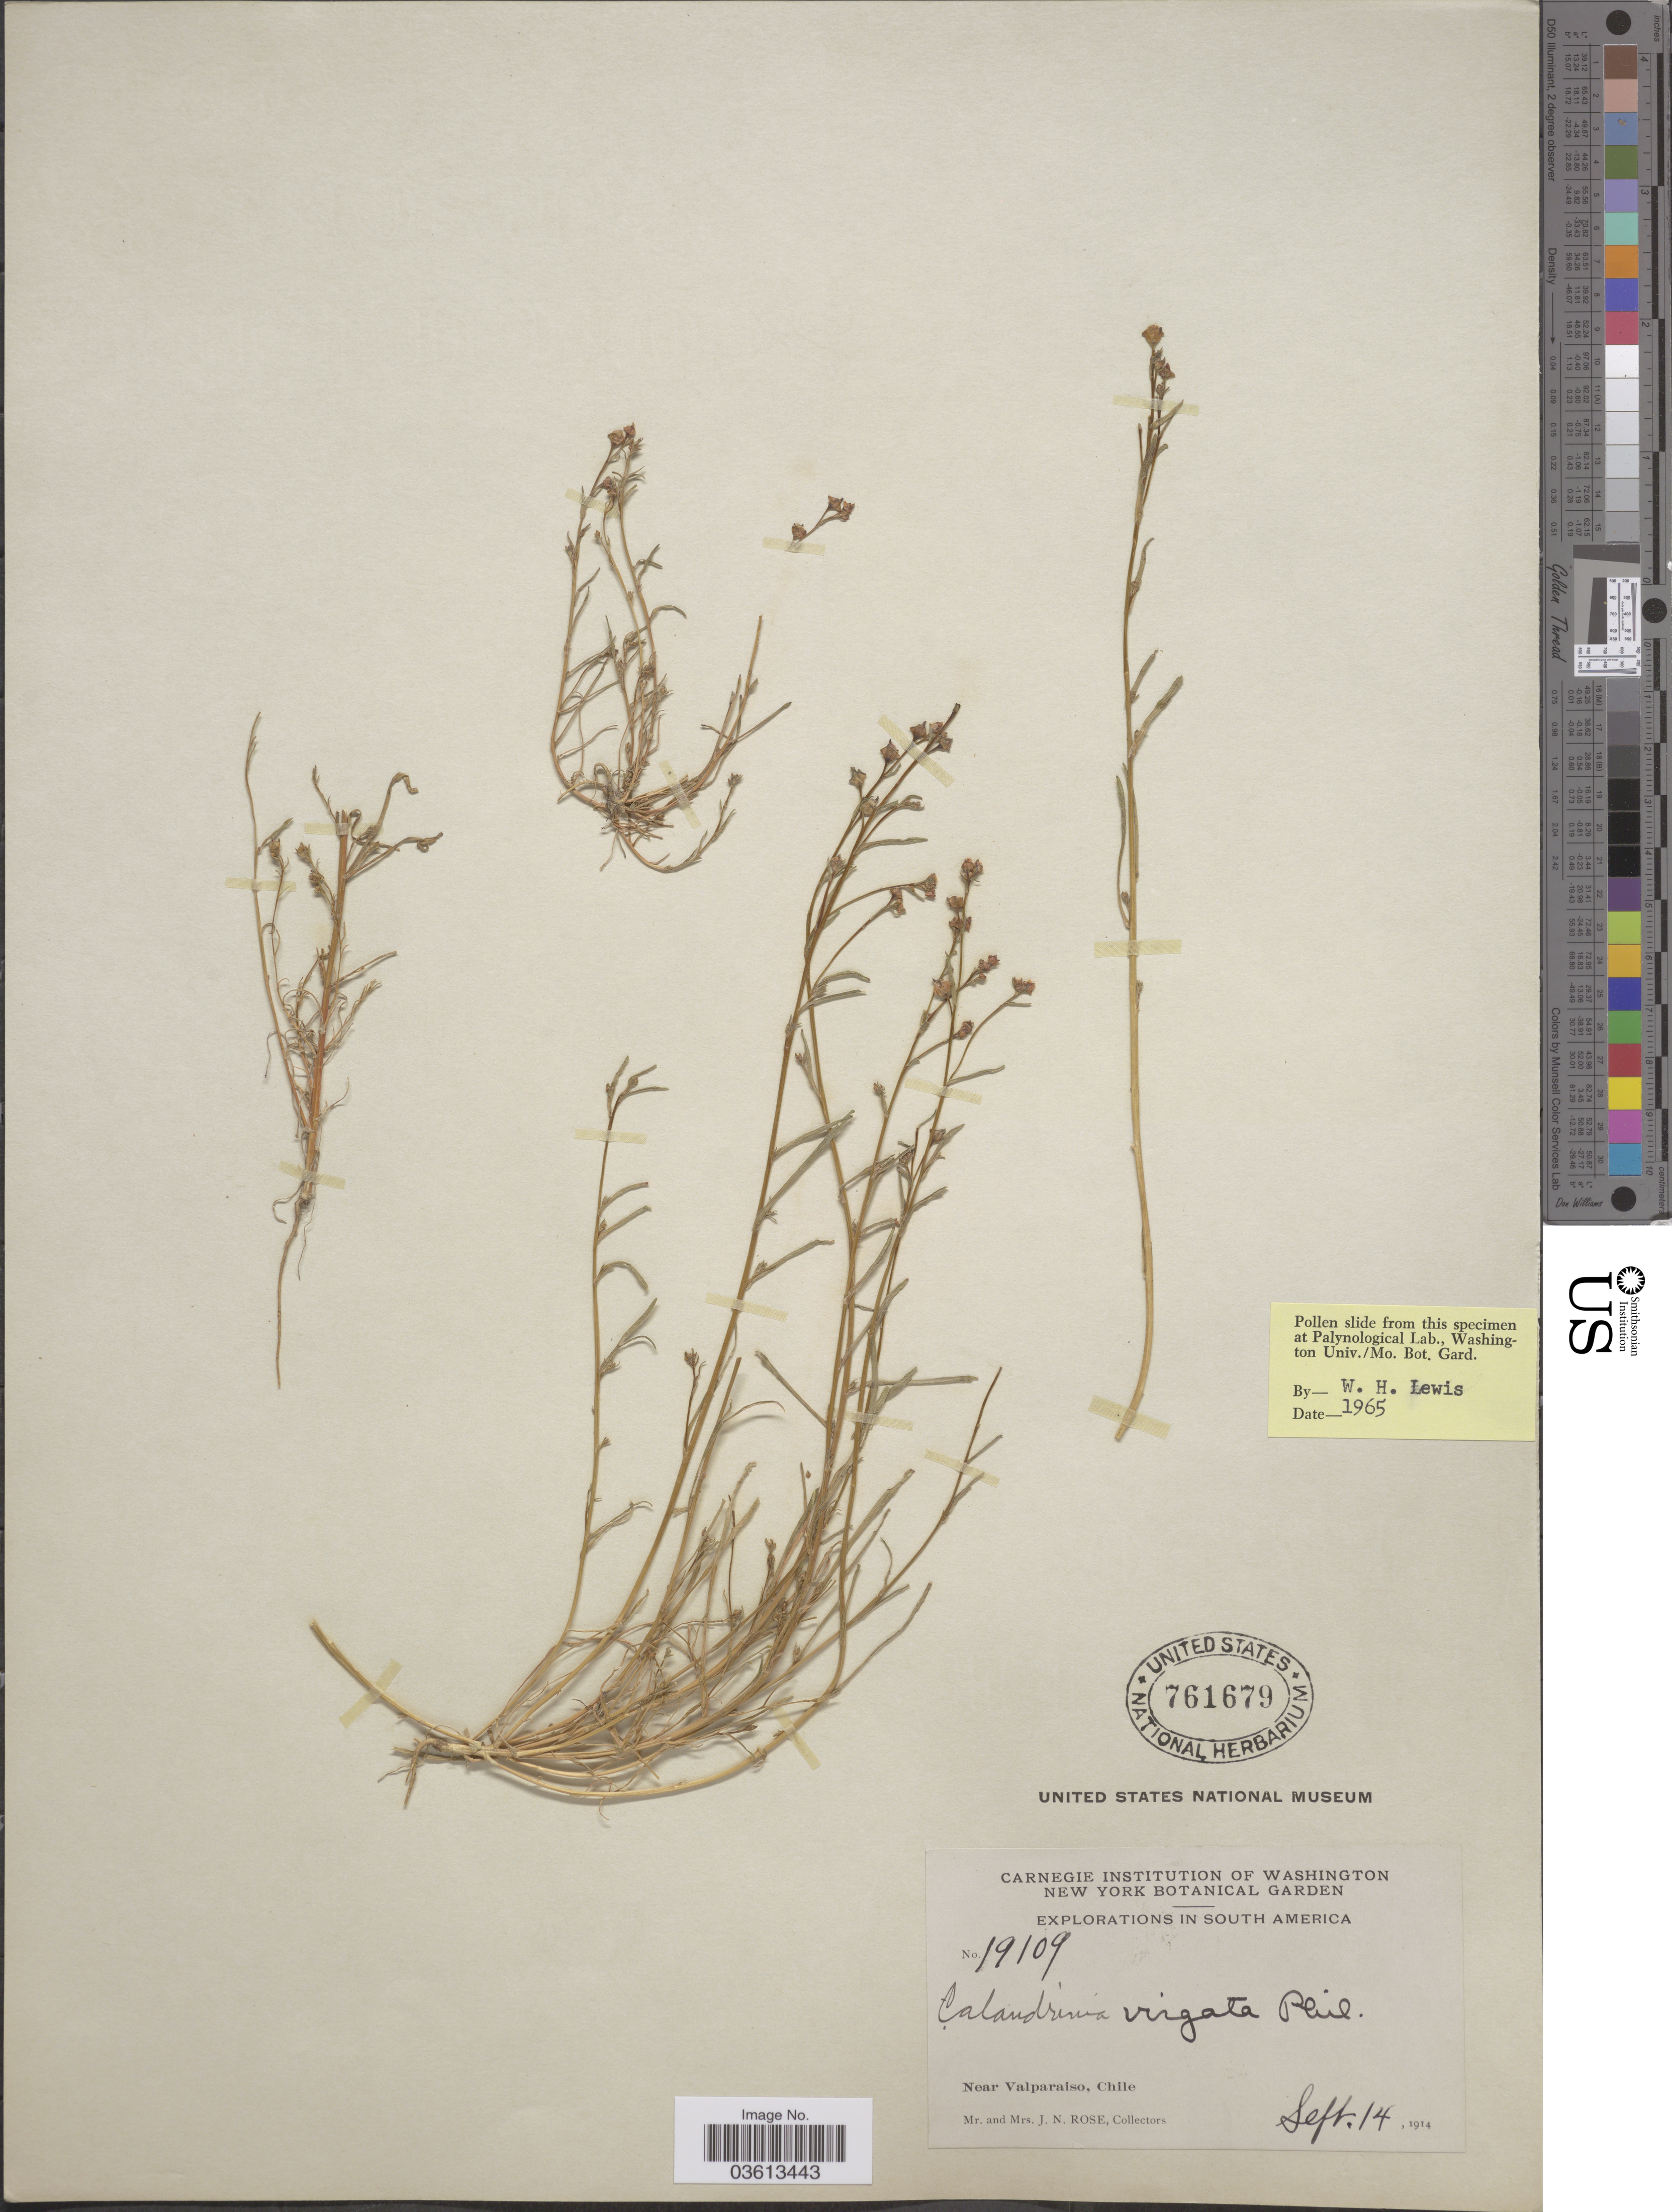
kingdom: Plantae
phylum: Tracheophyta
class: Magnoliopsida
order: Caryophyllales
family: Montiaceae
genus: Calandrinia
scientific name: Calandrinia ciliata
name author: (Ruiz & Pav.) DC.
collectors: J. N. Rose & L. B. Rose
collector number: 19109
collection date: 1914-09-14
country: Chile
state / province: Valparaíso (V)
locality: Near Valparaiso.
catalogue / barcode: US 761679